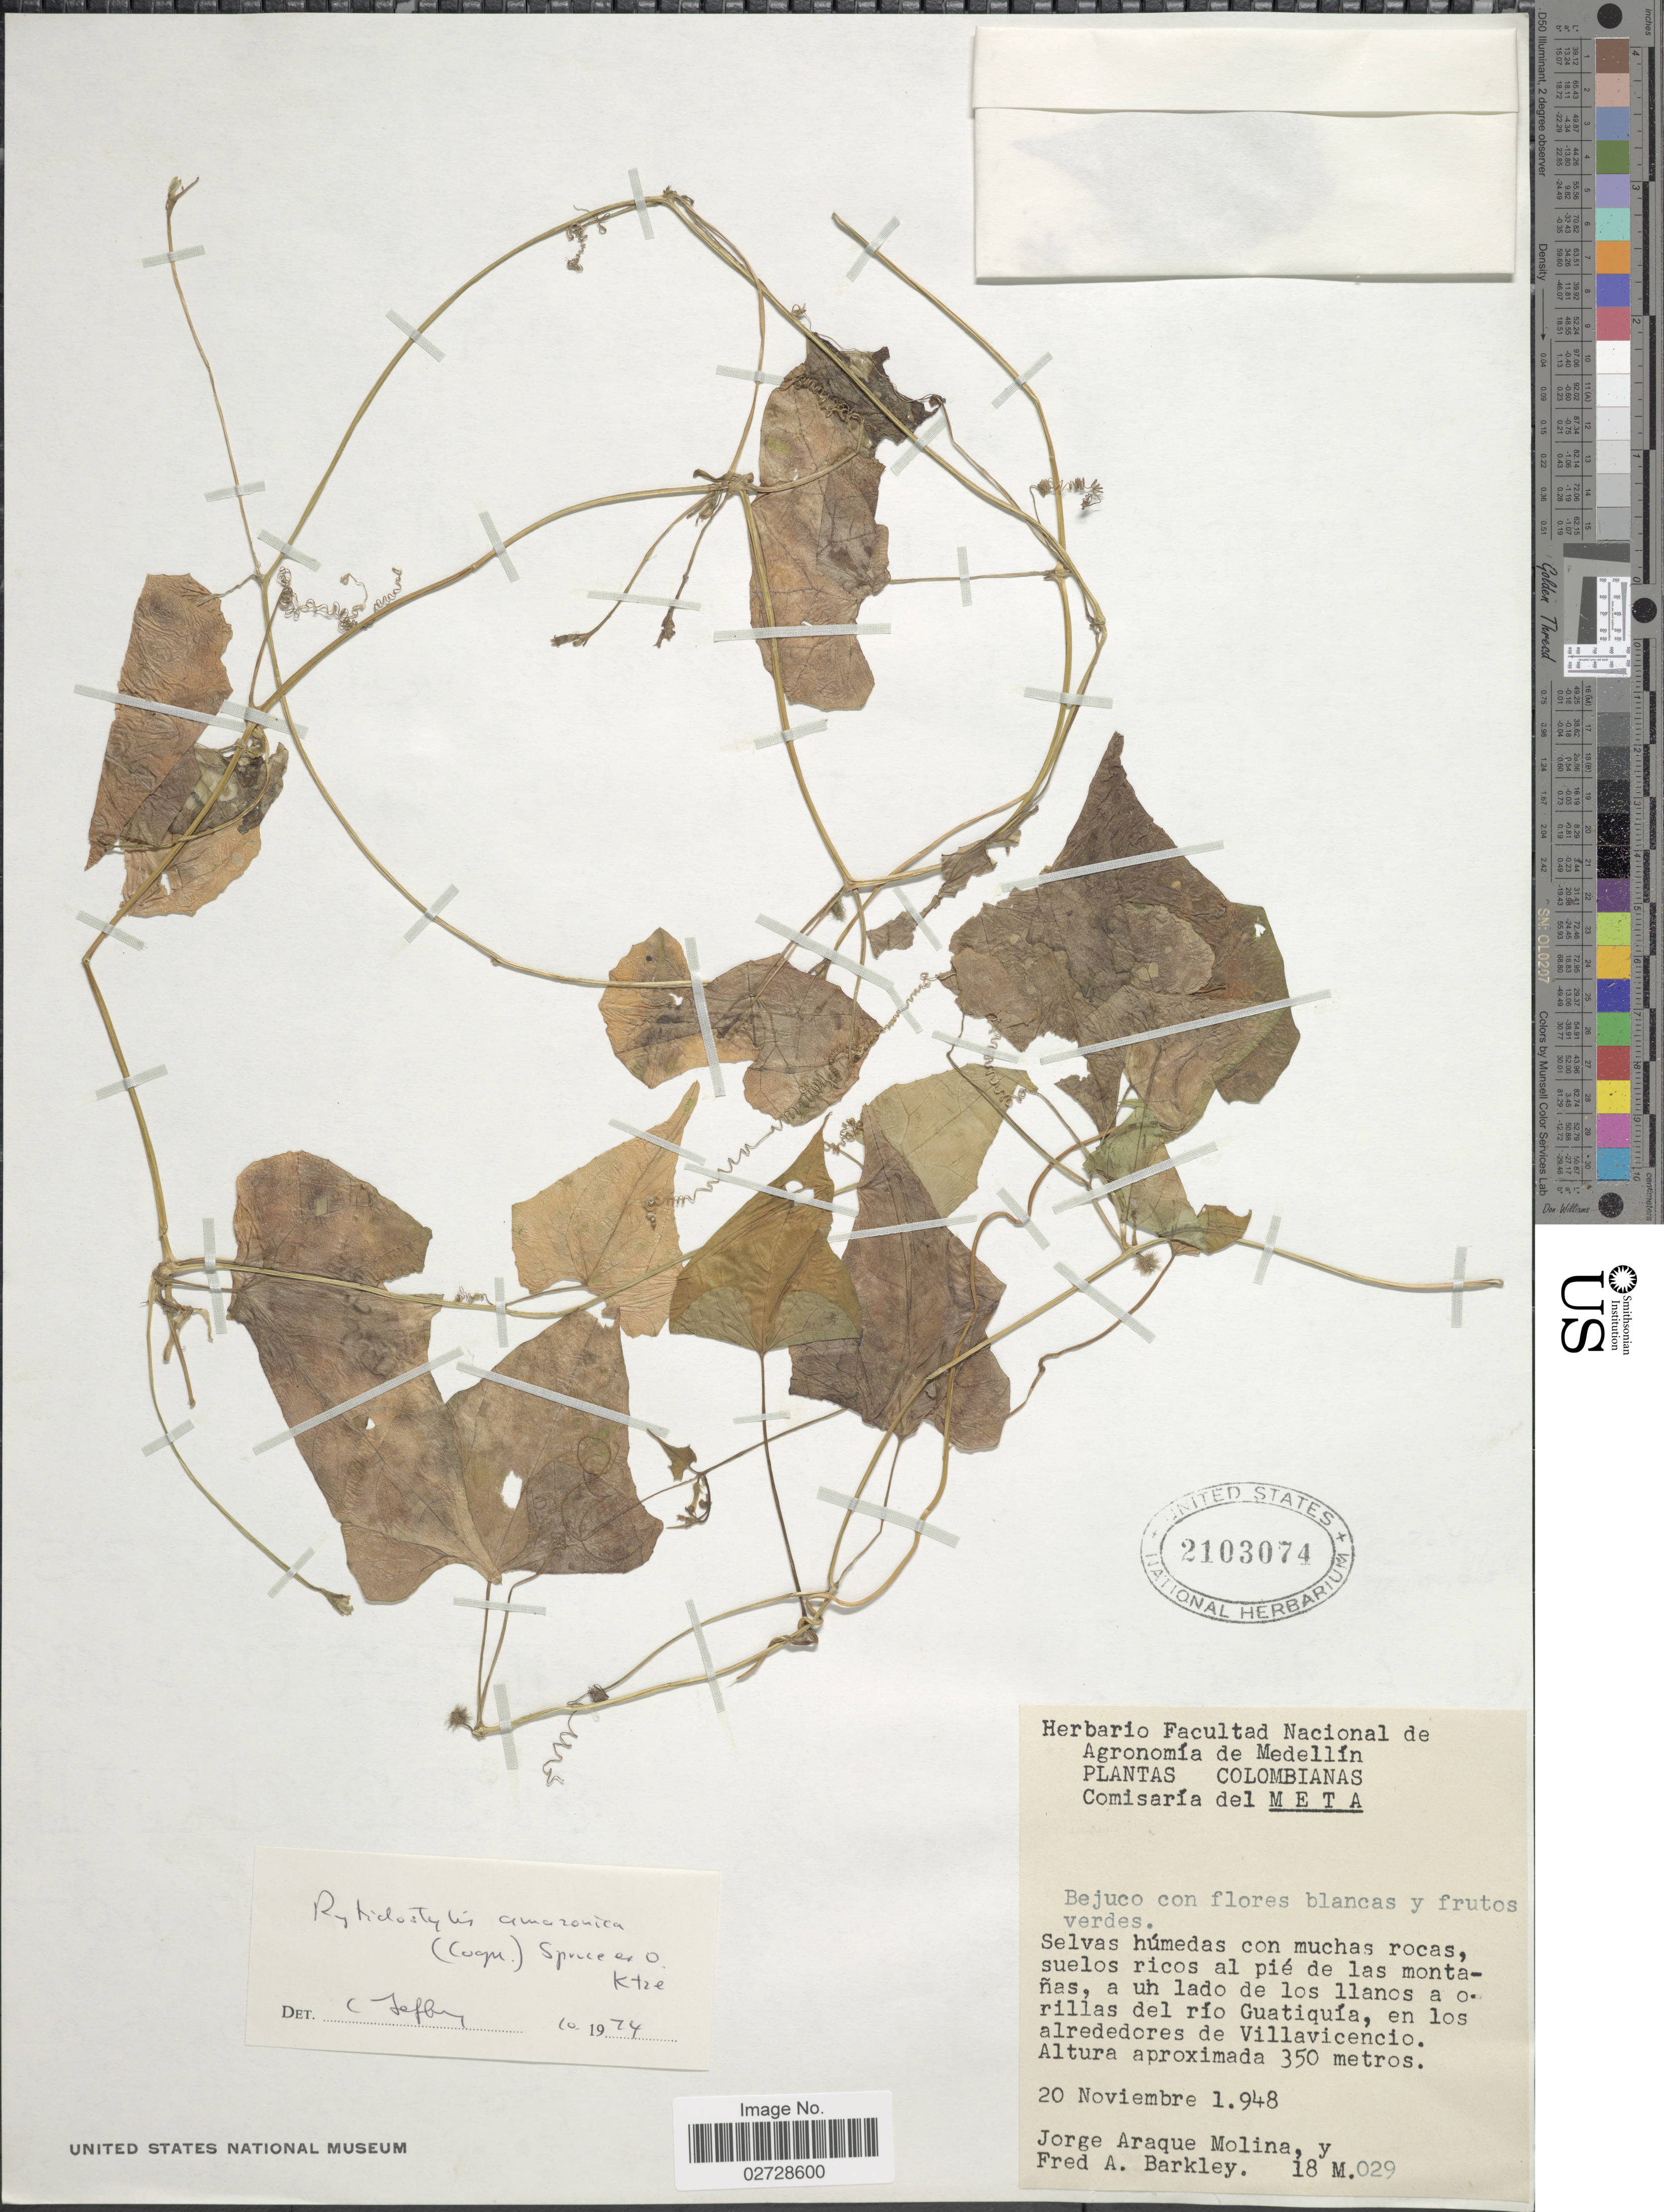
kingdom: Plantae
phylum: Tracheophyta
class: Magnoliopsida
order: Cucurbitales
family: Cucurbitaceae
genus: Cyclanthera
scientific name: Cyclanthera carthagenensis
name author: (Jacq.) H. Schaef. & S.S. Renner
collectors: J. Araque Molina & F. A. Barkley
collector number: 18 M. 029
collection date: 1948-11-20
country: Colombia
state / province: Meta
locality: Comisaria del Meta, suelos ricos al pie de las montanas, a uh lado de los llanos a orillas del rio Guatiquia, en los alrededores de Villavicencio.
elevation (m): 350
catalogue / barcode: US 2103074